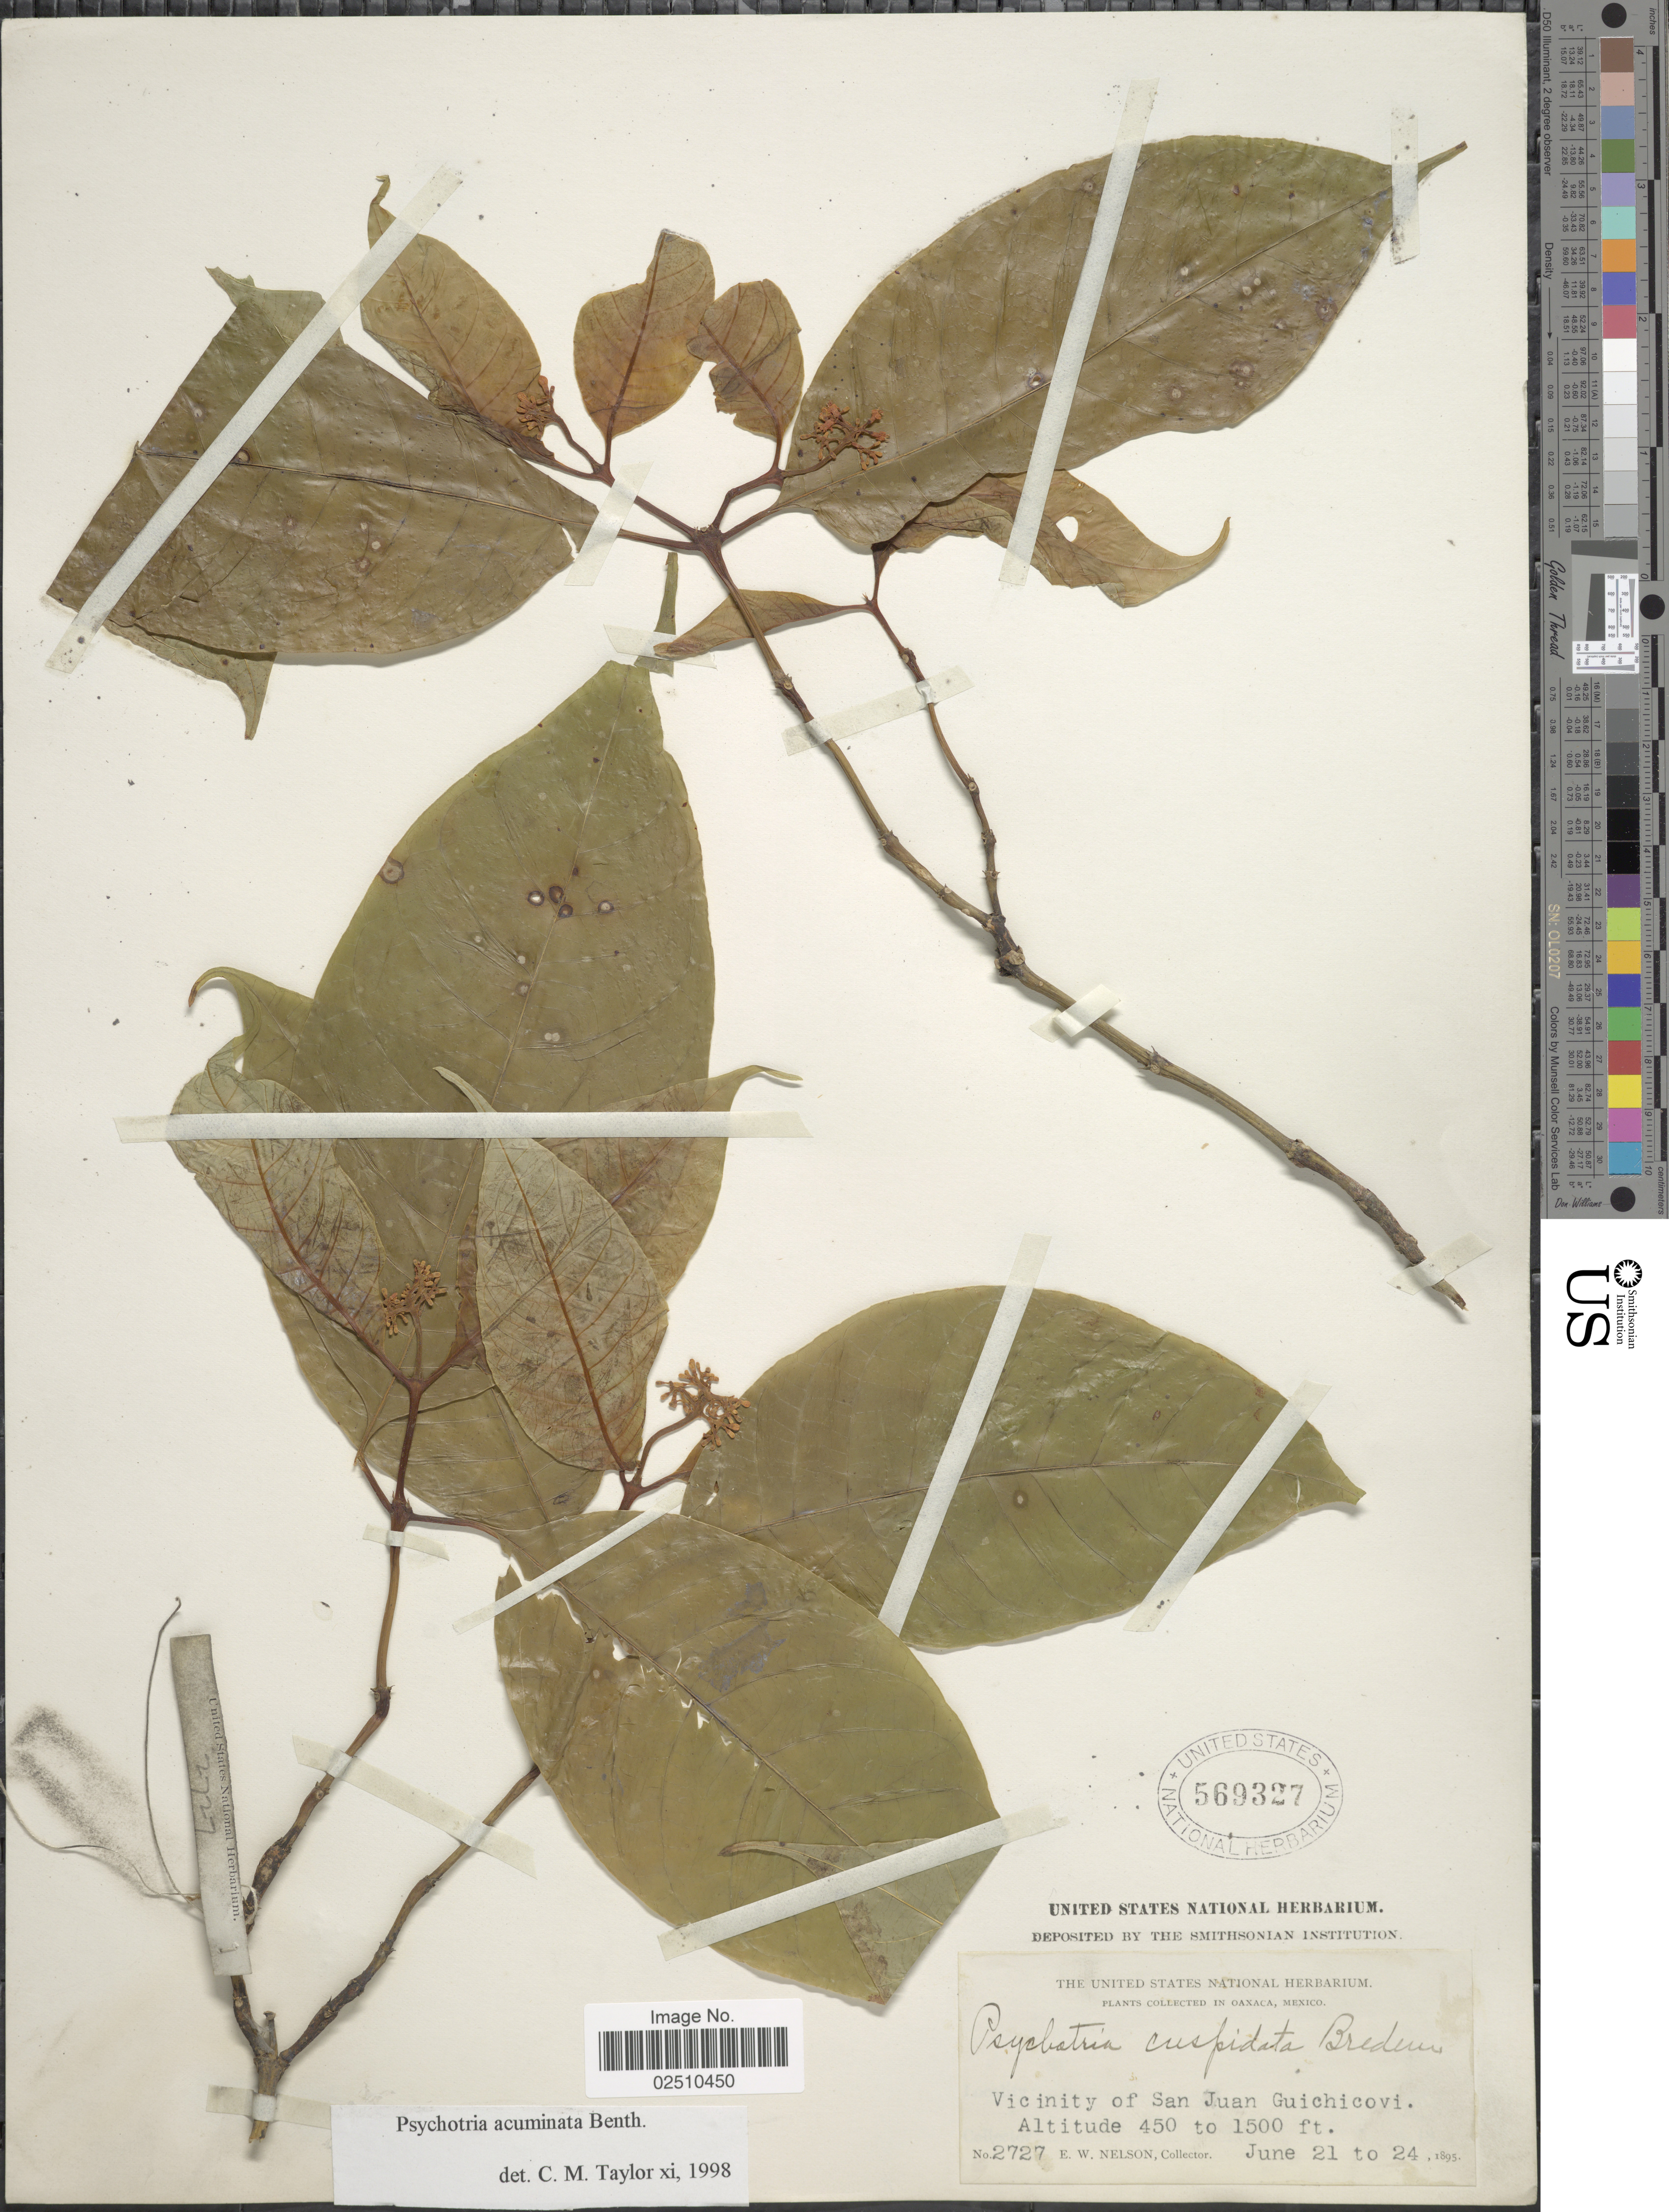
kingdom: Plantae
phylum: Tracheophyta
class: Magnoliopsida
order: Gentianales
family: Rubiaceae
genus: Psychotria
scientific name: Psychotria acuminata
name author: Benth.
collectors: E. W. Nelson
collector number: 2727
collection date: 1895-06-21/1895-06-24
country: Mexico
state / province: Oaxaca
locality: Vicinity of San Juan Guichicovi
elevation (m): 137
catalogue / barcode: US 569327